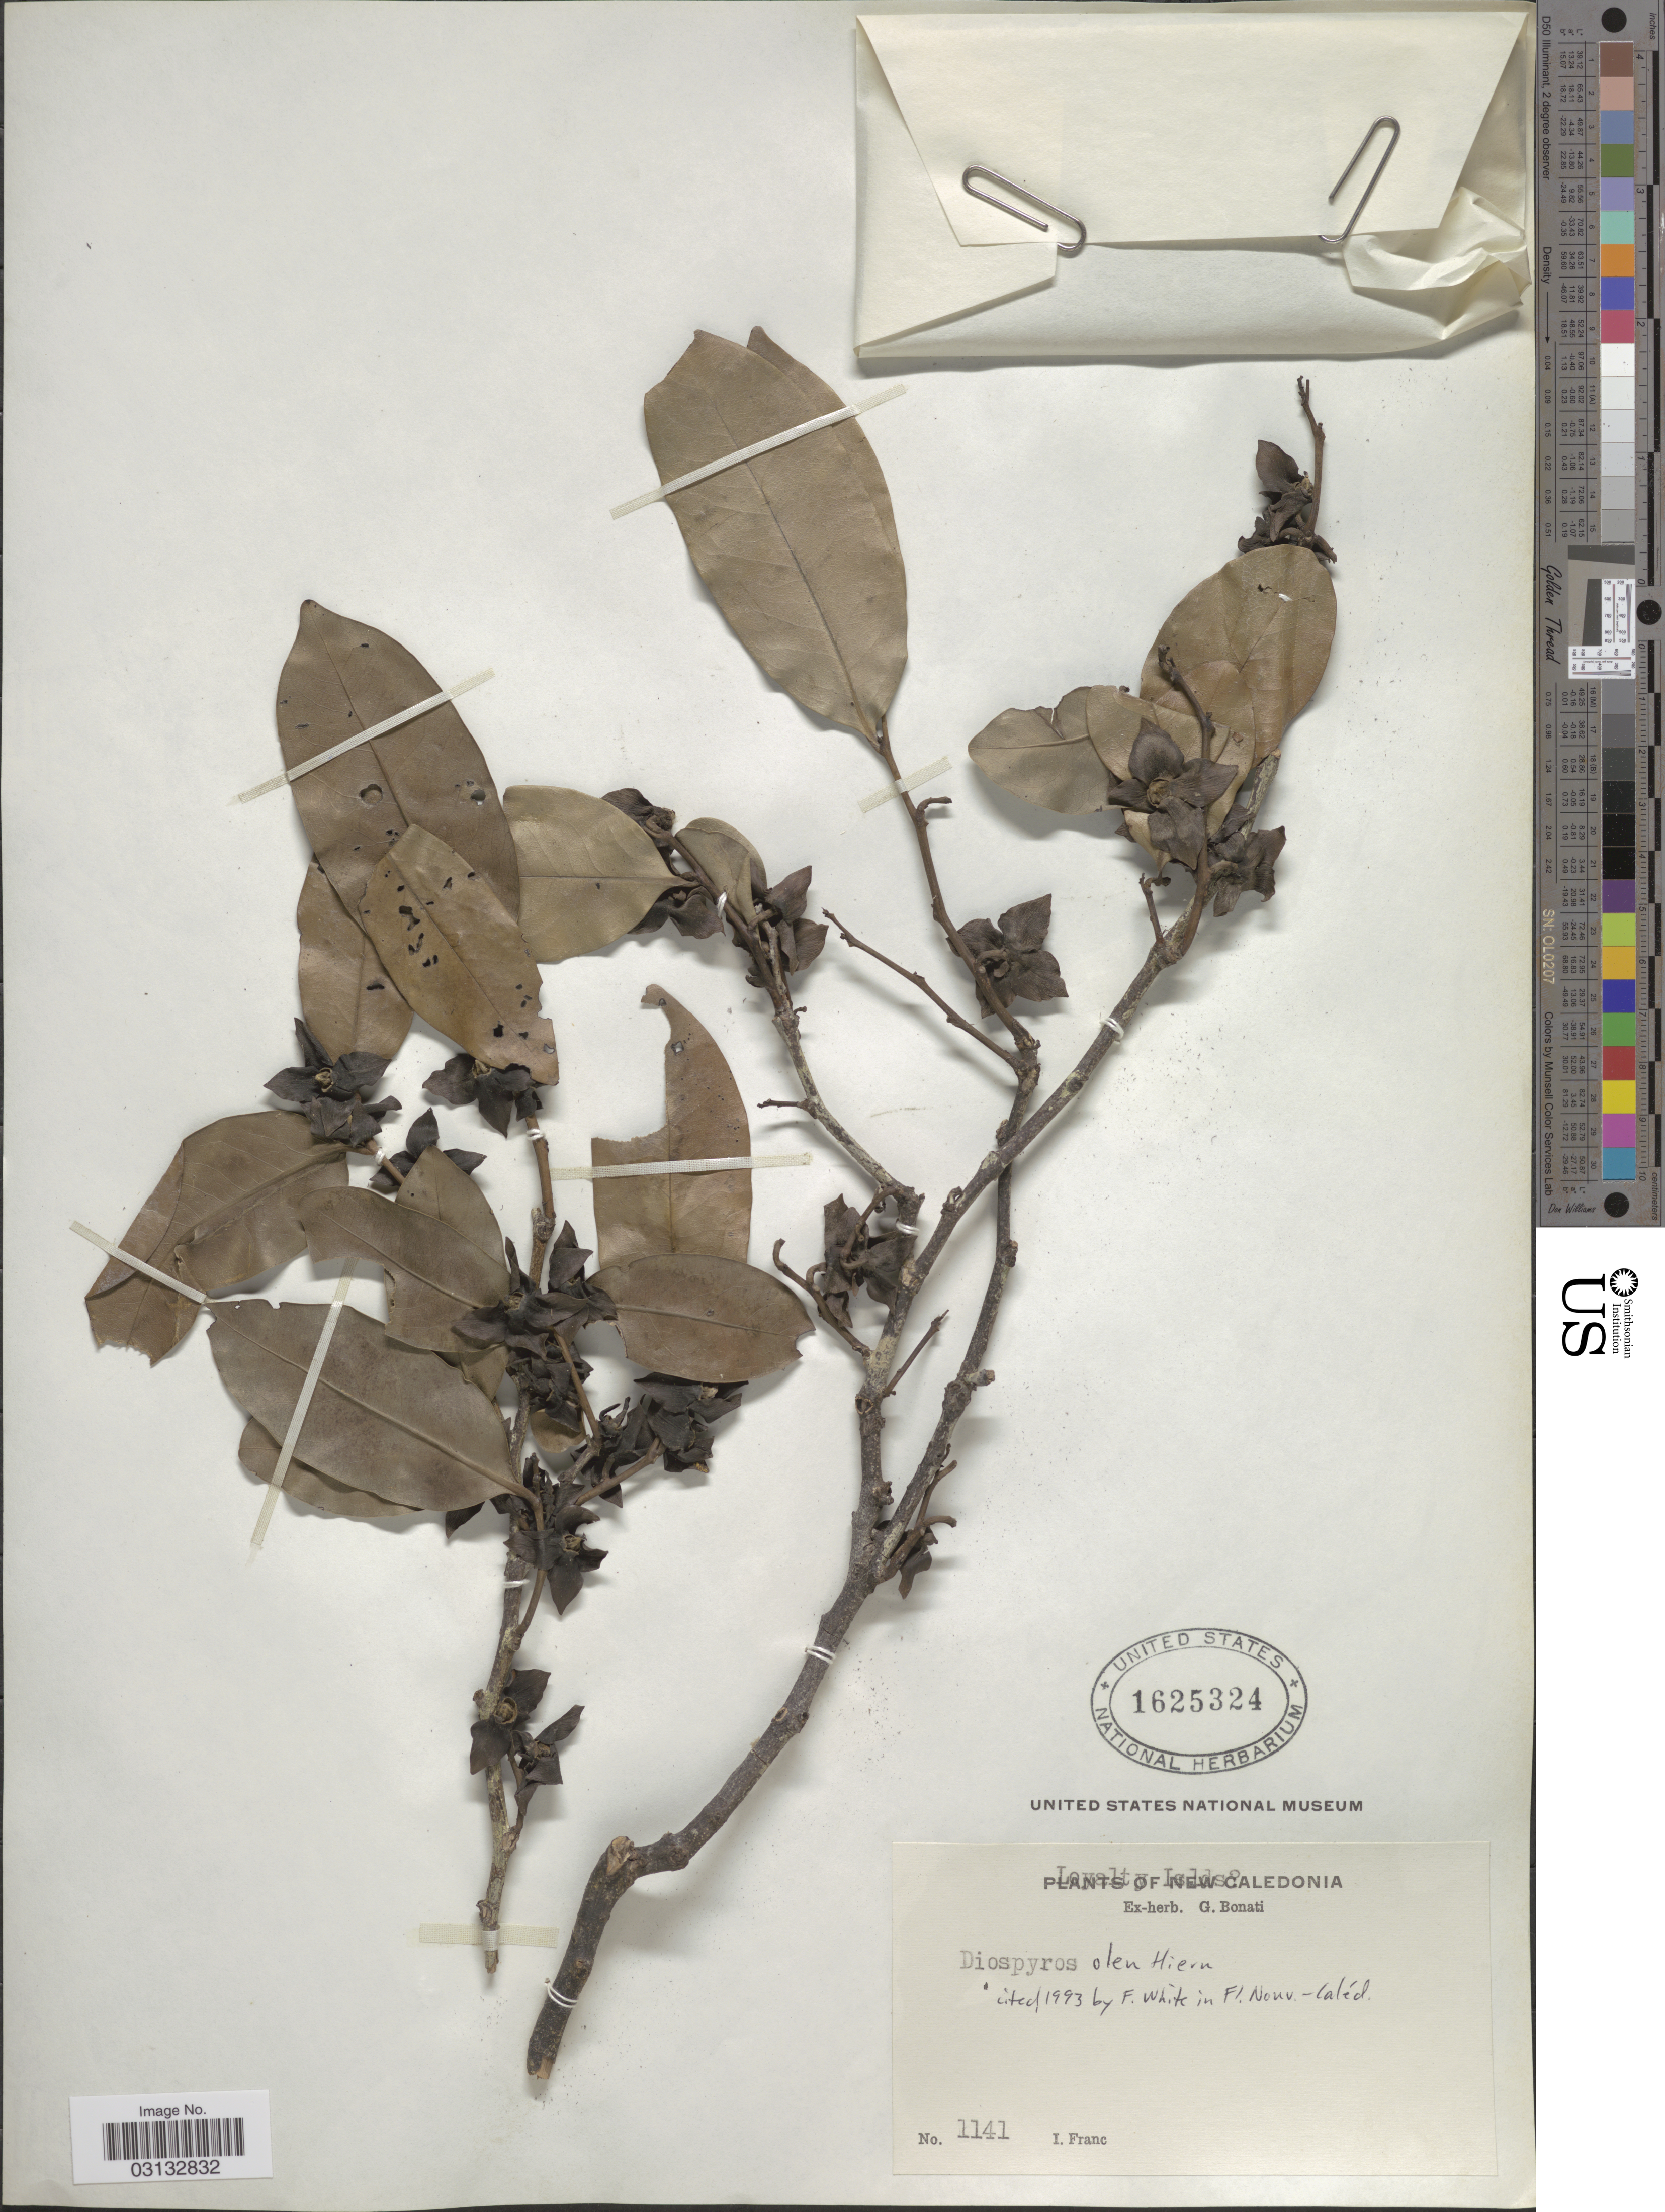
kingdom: Plantae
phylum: Tracheophyta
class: Magnoliopsida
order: Ericales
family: Ebenaceae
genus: Diospyros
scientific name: Diospyros olen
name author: Hiern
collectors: I. Franc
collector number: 1141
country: New Caledonia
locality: Loyalty Islds.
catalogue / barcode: US 1625324